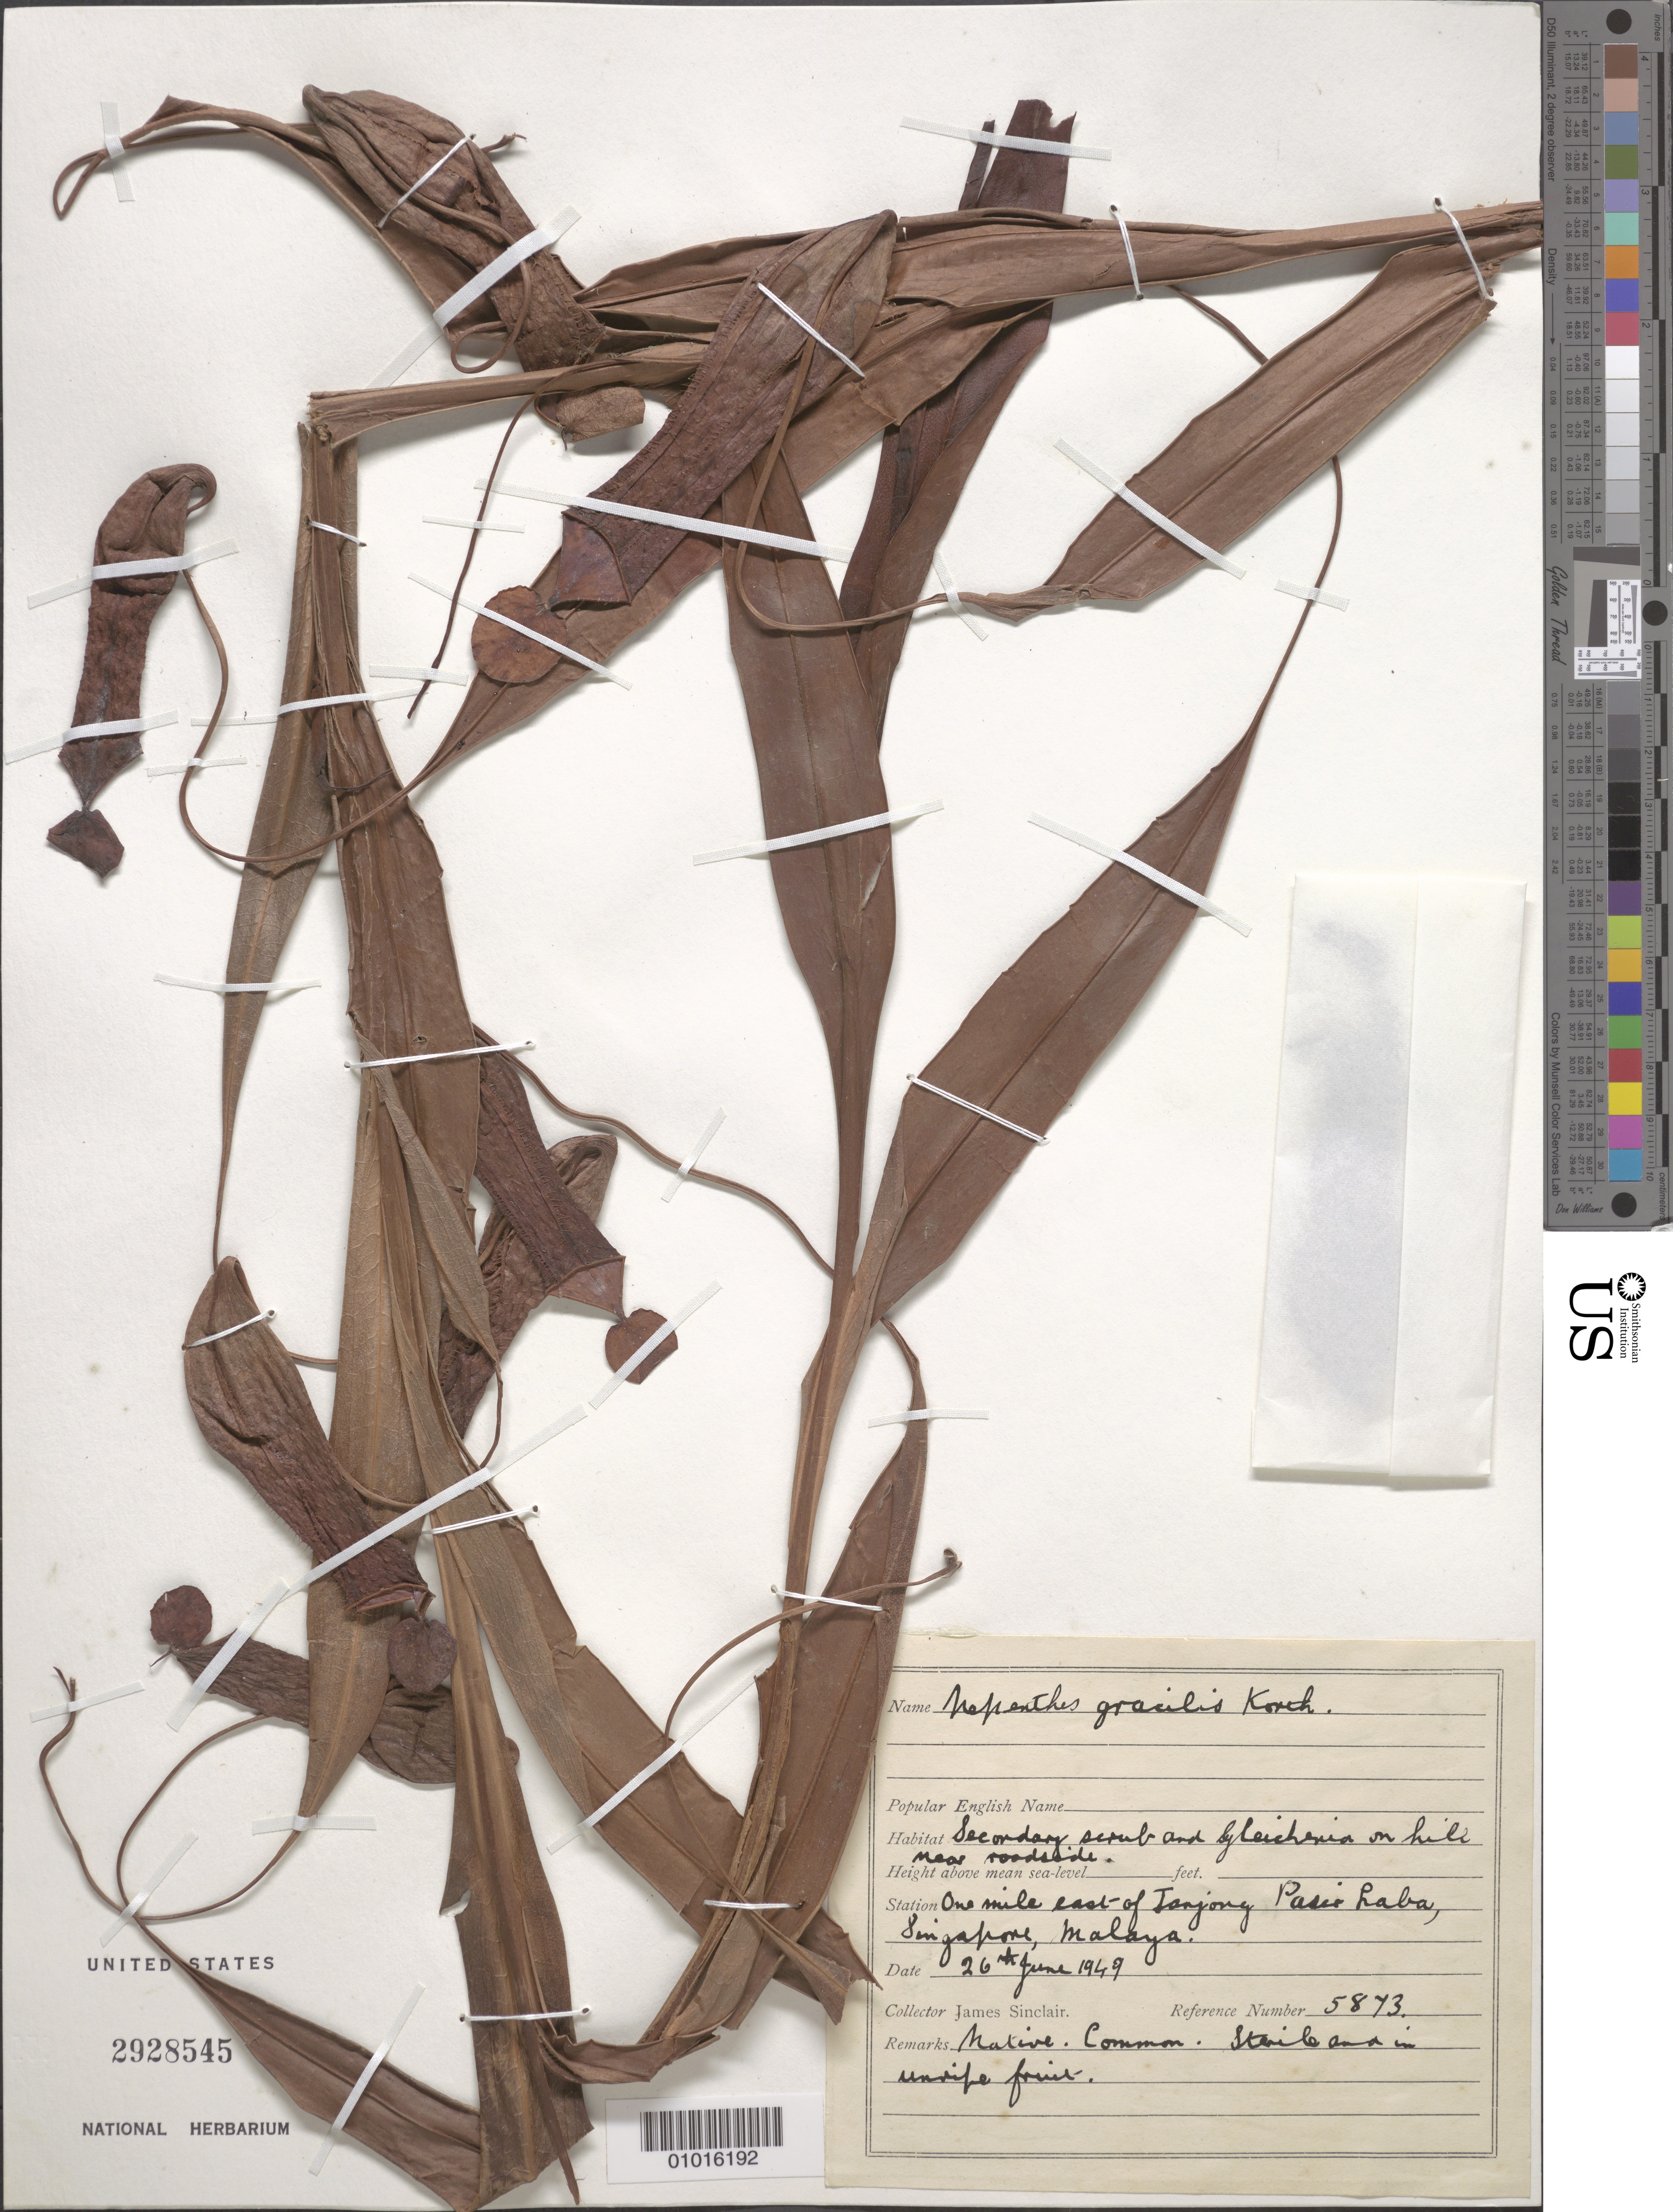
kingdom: Plantae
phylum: Tracheophyta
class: Magnoliopsida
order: Caryophyllales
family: Nepenthaceae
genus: Nepenthes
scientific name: Nepenthes gracilis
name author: Korth.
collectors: J. Sinclair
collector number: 5873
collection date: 1949-06-26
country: Singapore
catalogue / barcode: US 2928545